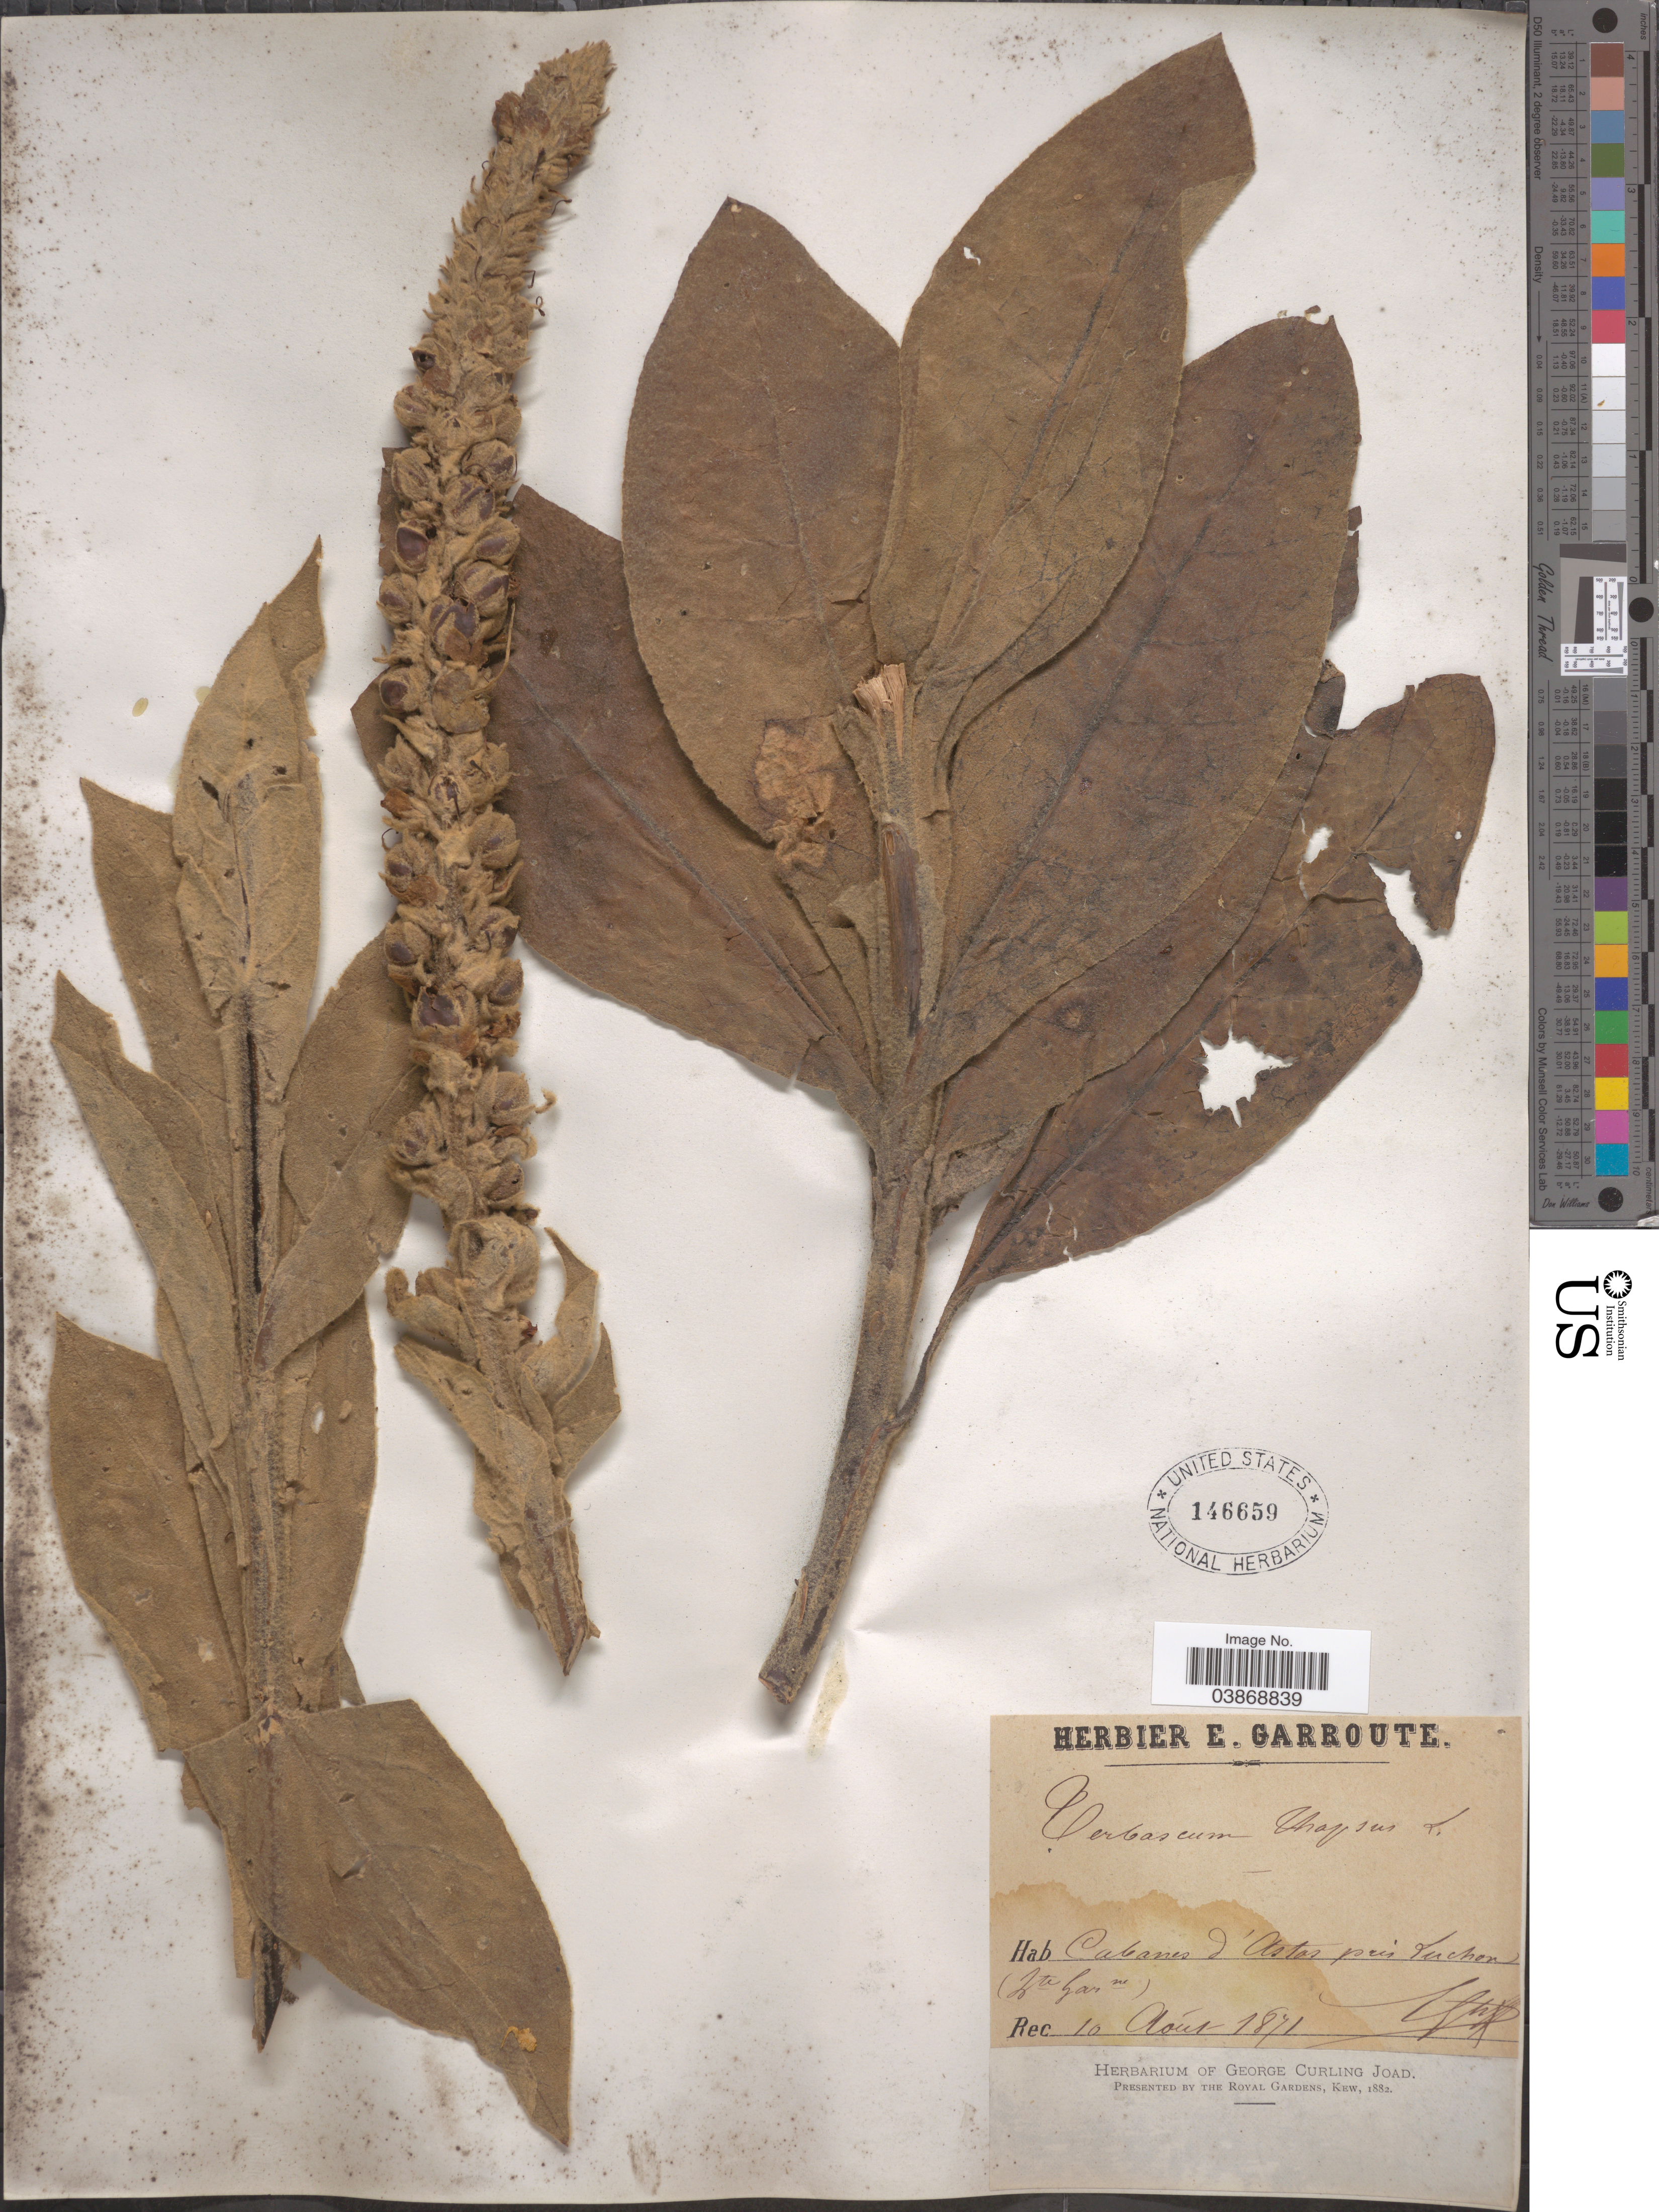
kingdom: Plantae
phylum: Tracheophyta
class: Magnoliopsida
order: Lamiales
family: Scrophulariaceae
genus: Verbascum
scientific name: Verbascum thapsus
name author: L.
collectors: ex herb. E. Garroute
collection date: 1871-08-10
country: France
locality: Cabanes d' Astos pres Luchon.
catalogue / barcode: US 146659